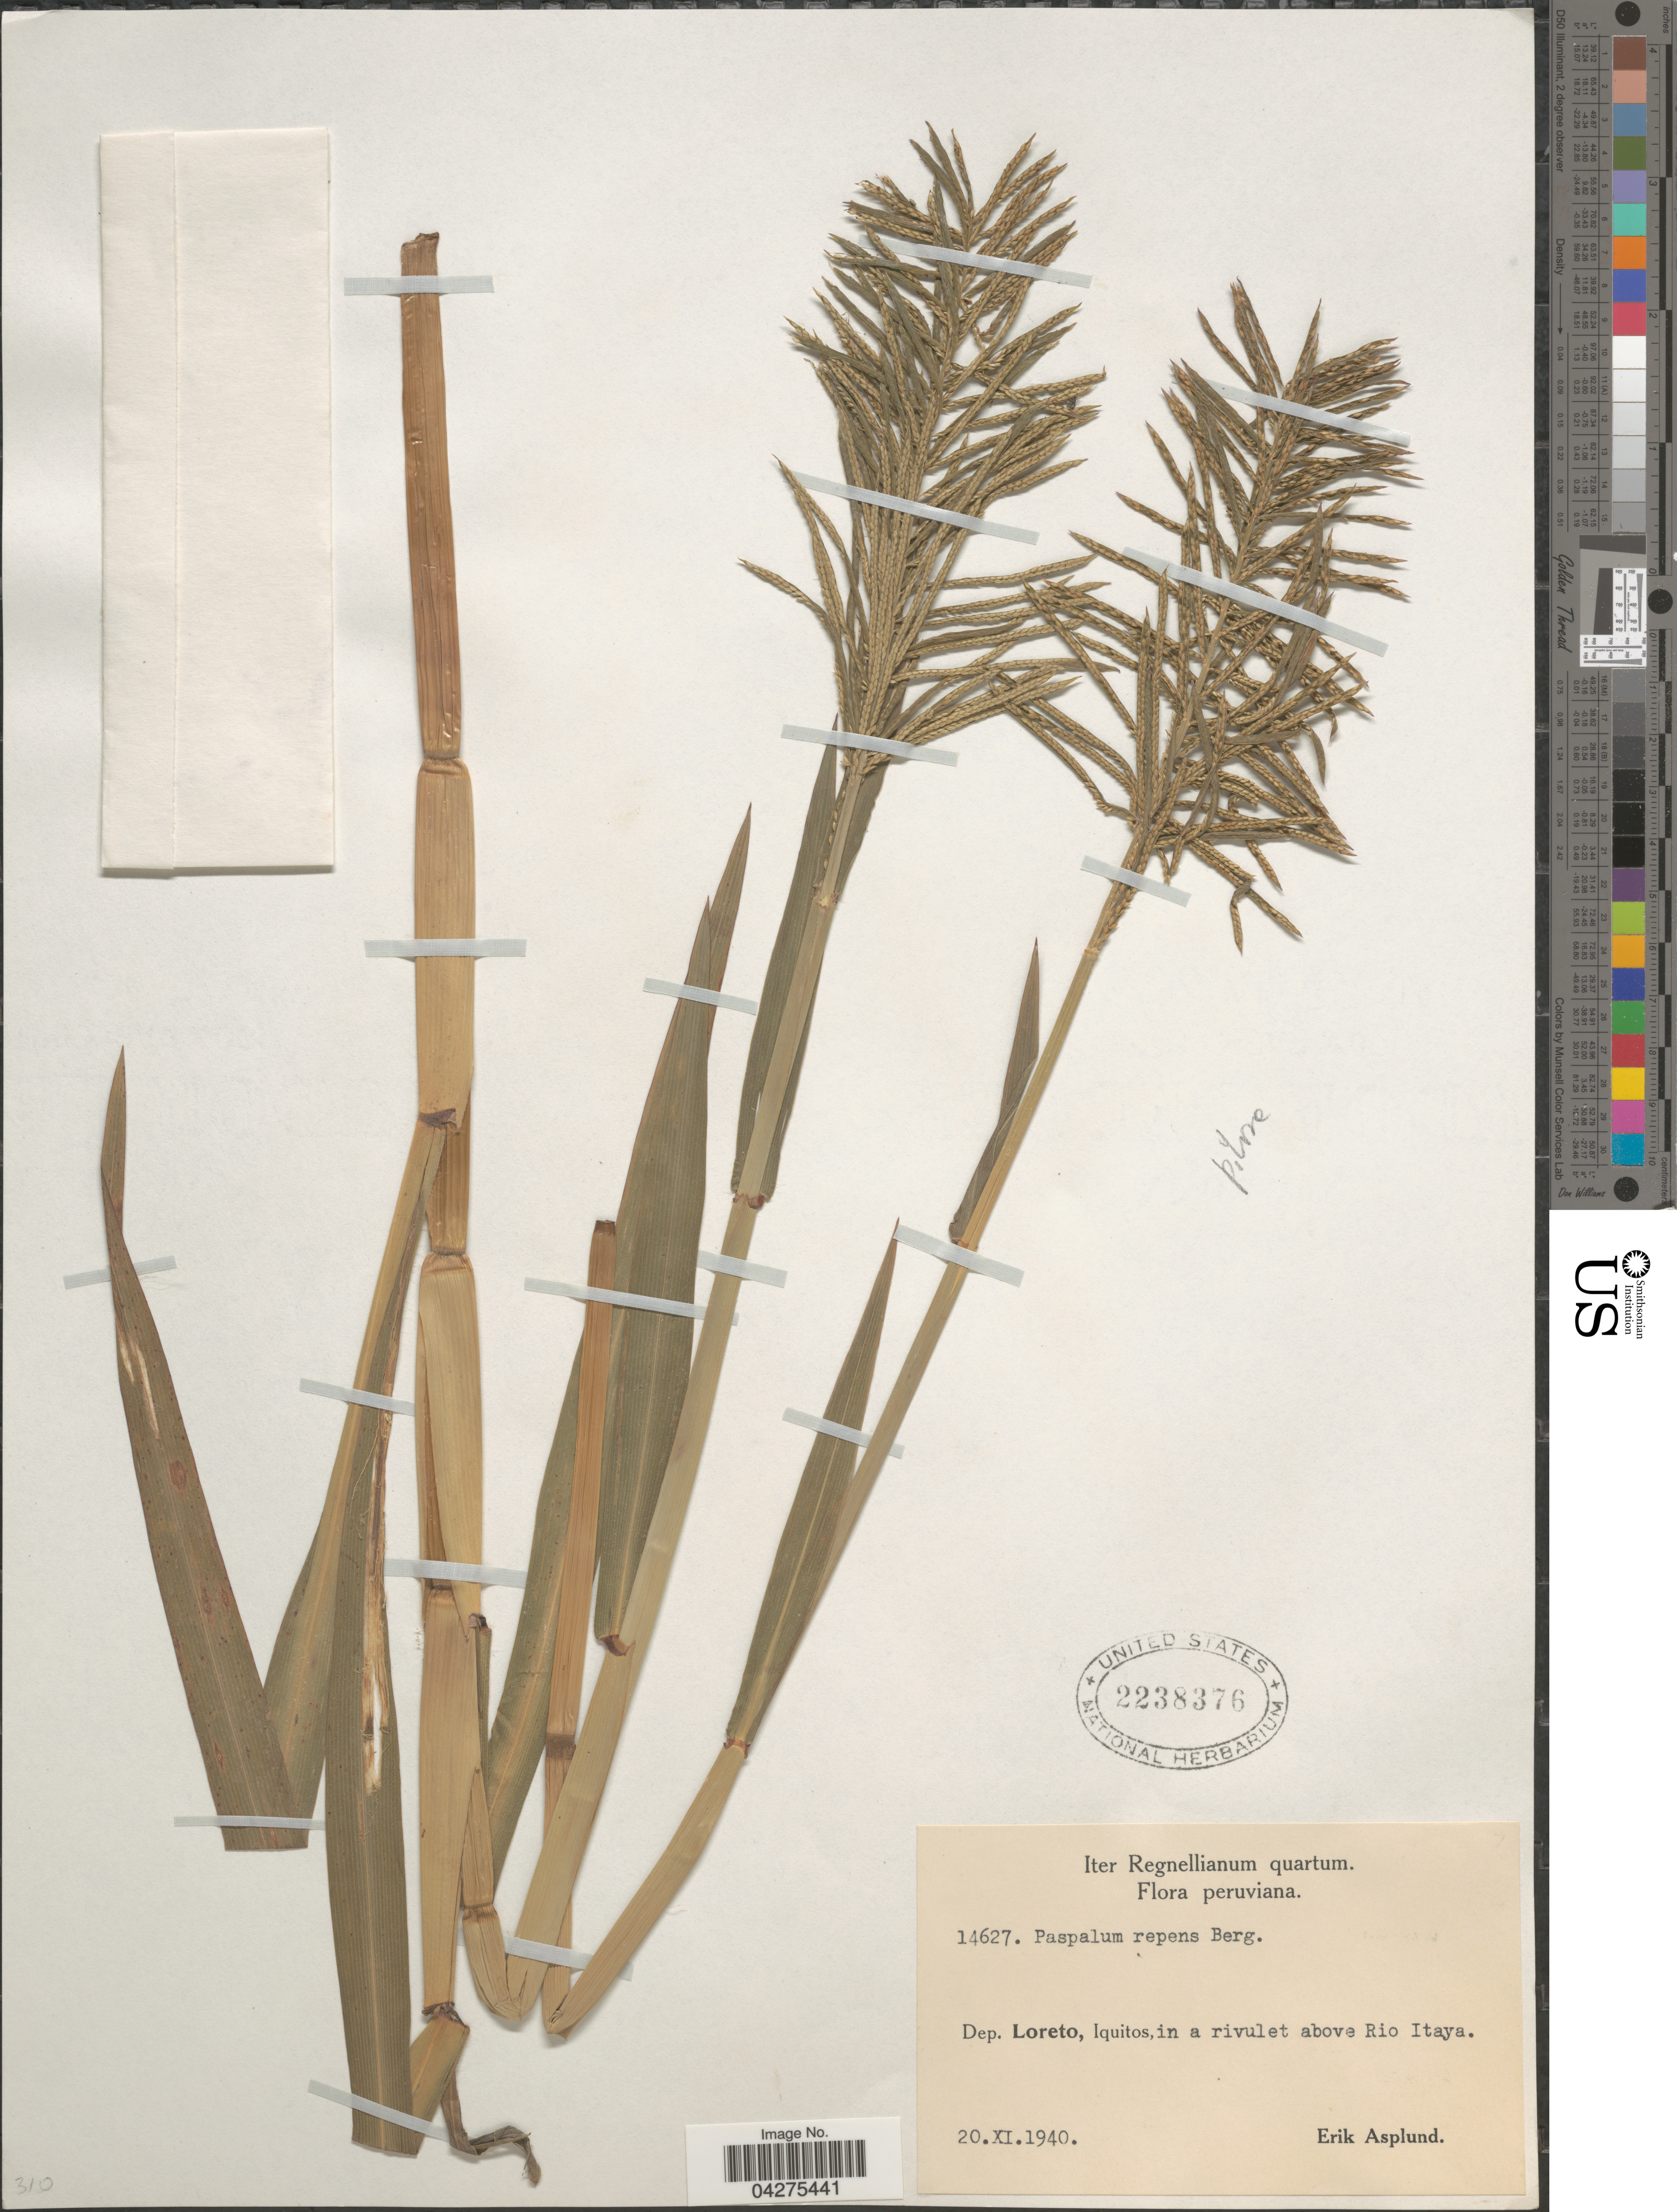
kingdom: Plantae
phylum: Tracheophyta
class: Liliopsida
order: Poales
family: Poaceae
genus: Paspalum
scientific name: Paspalum repens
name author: P.J. Bergius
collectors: E. Asplund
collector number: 14627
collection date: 1940-11-20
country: Peru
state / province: Loreto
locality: Iter Regnellianum quartum. Dep. Loreto, Iquitos, in a rivulet above Rio Itaya.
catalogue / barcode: US 2238376